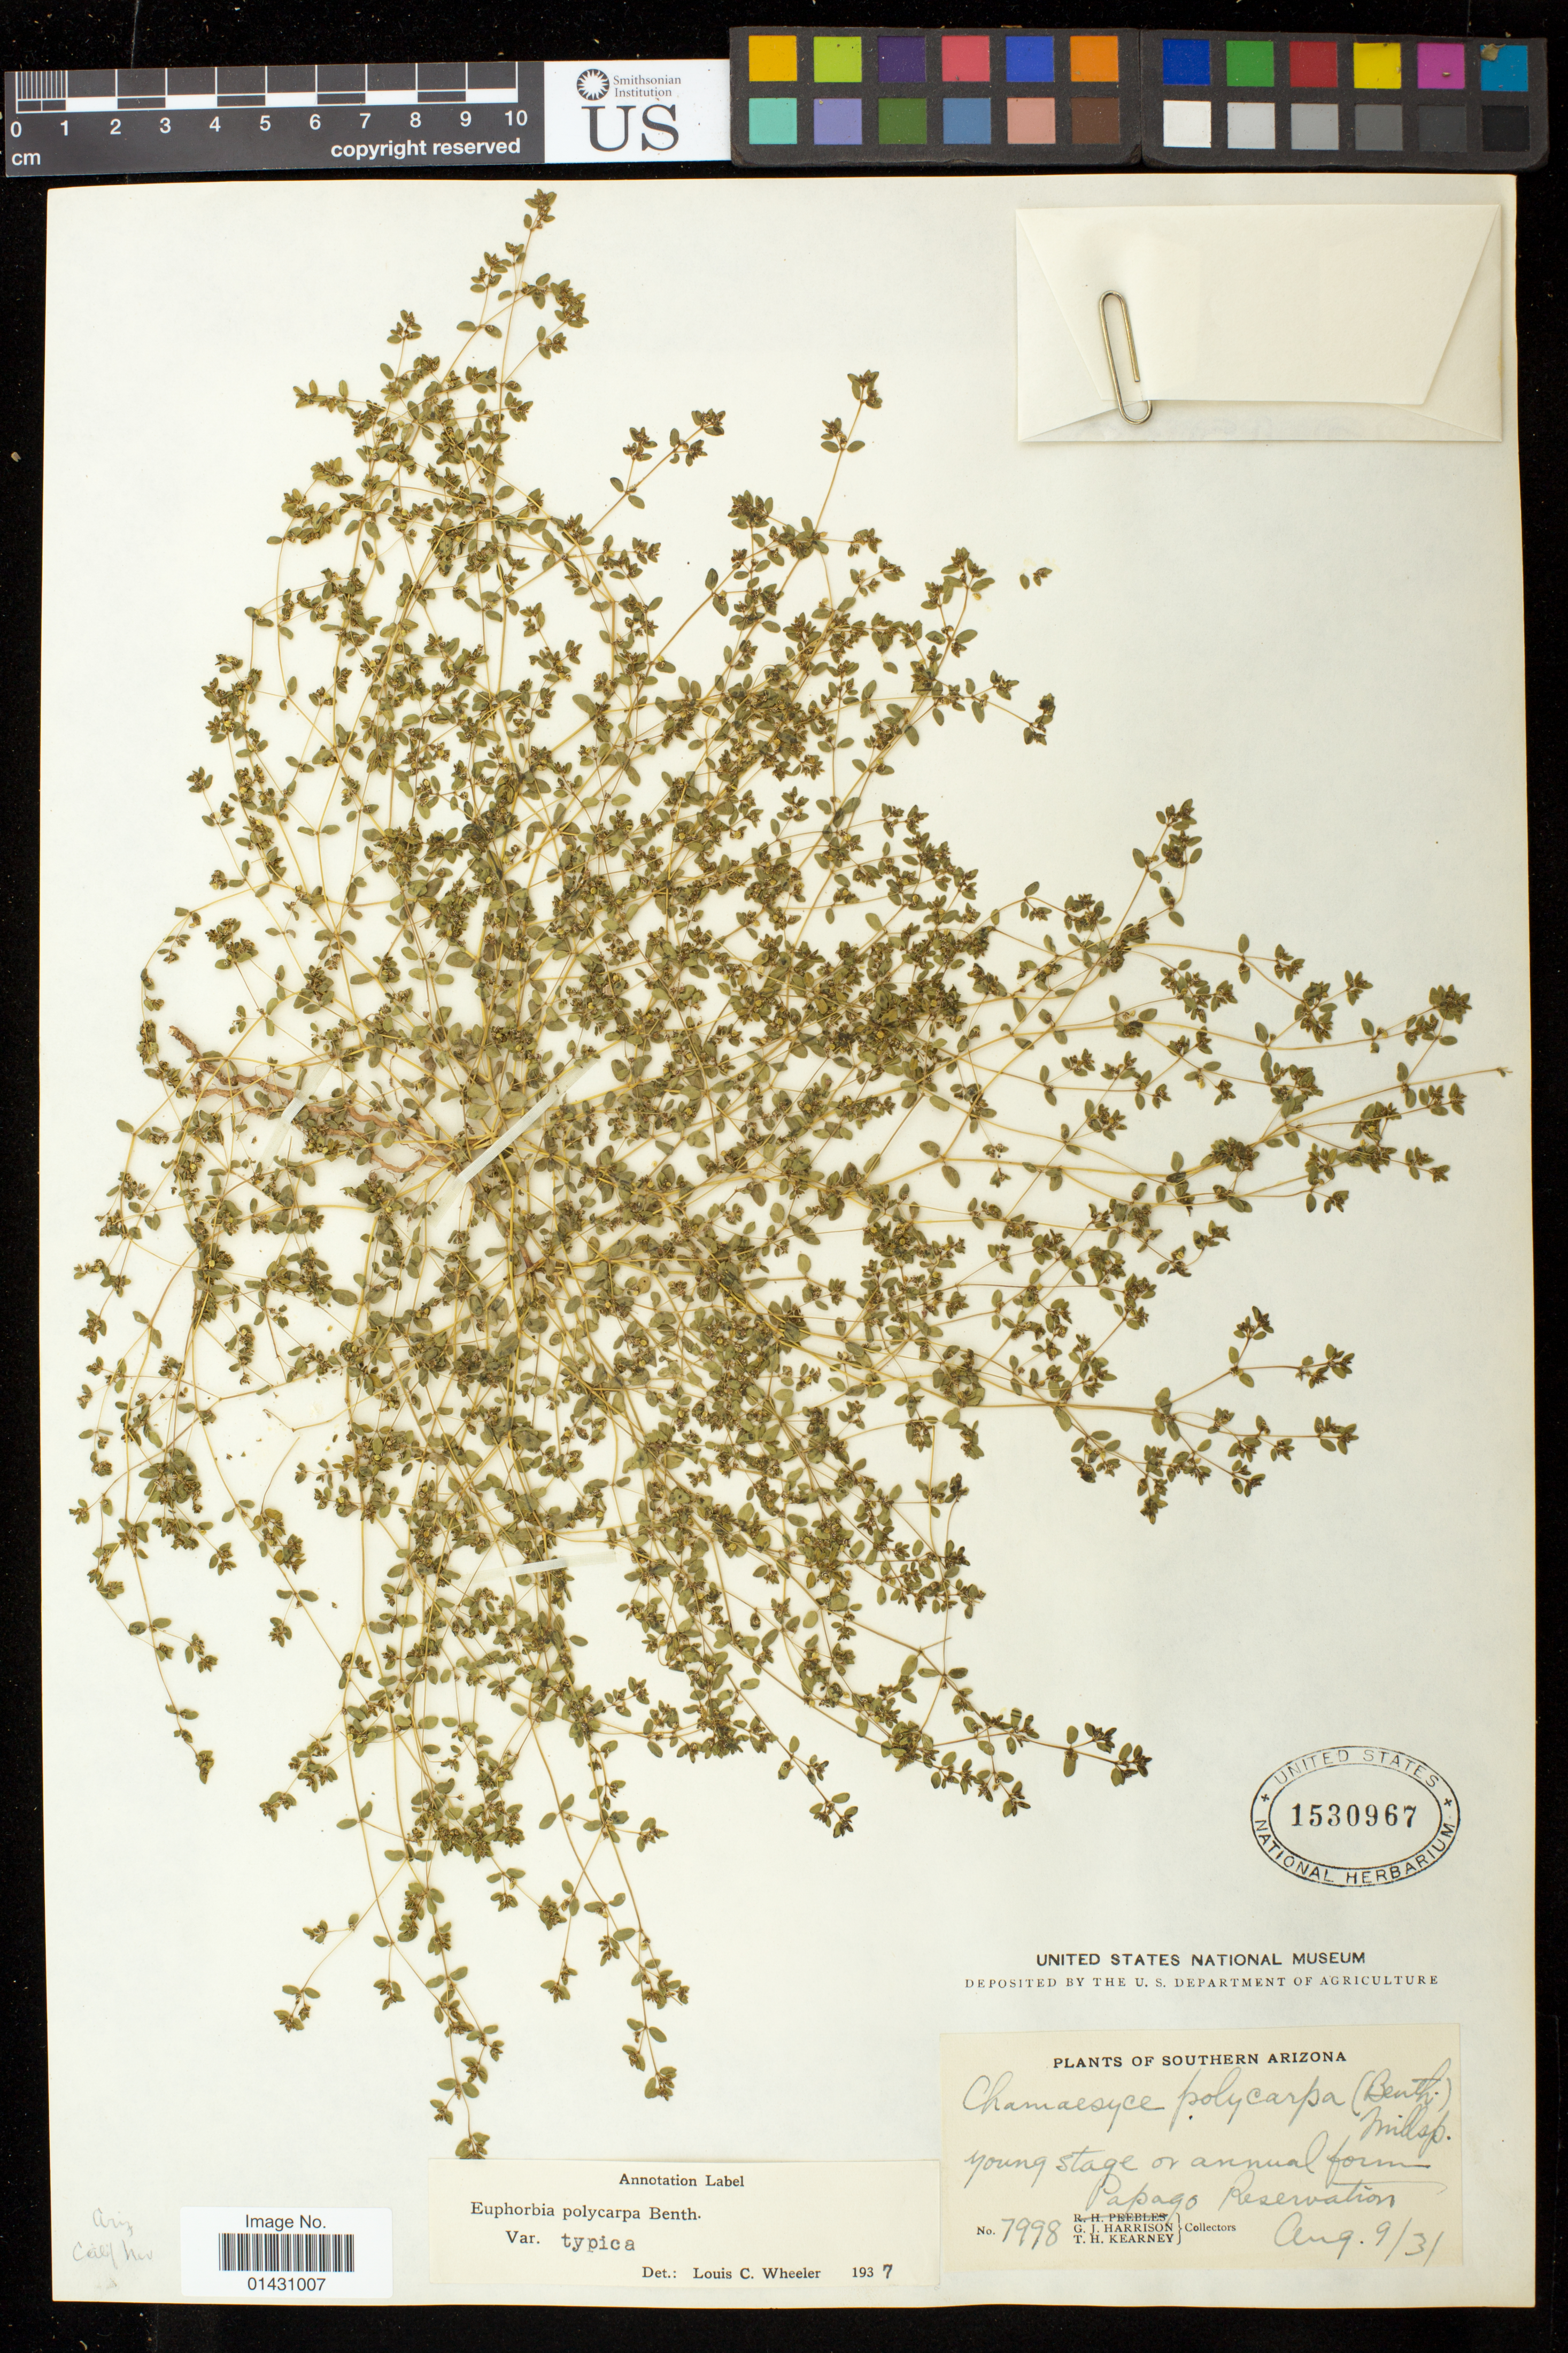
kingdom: Plantae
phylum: Tracheophyta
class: Magnoliopsida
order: Malpighiales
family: Euphorbiaceae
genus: Euphorbia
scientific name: Euphorbia polycarpa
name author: Benth.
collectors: G. J. Harrison & T. H. Kearney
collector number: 7998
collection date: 1931-08-09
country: United States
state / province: Arizona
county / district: Pima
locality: Papago Reservation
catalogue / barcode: US 1530967